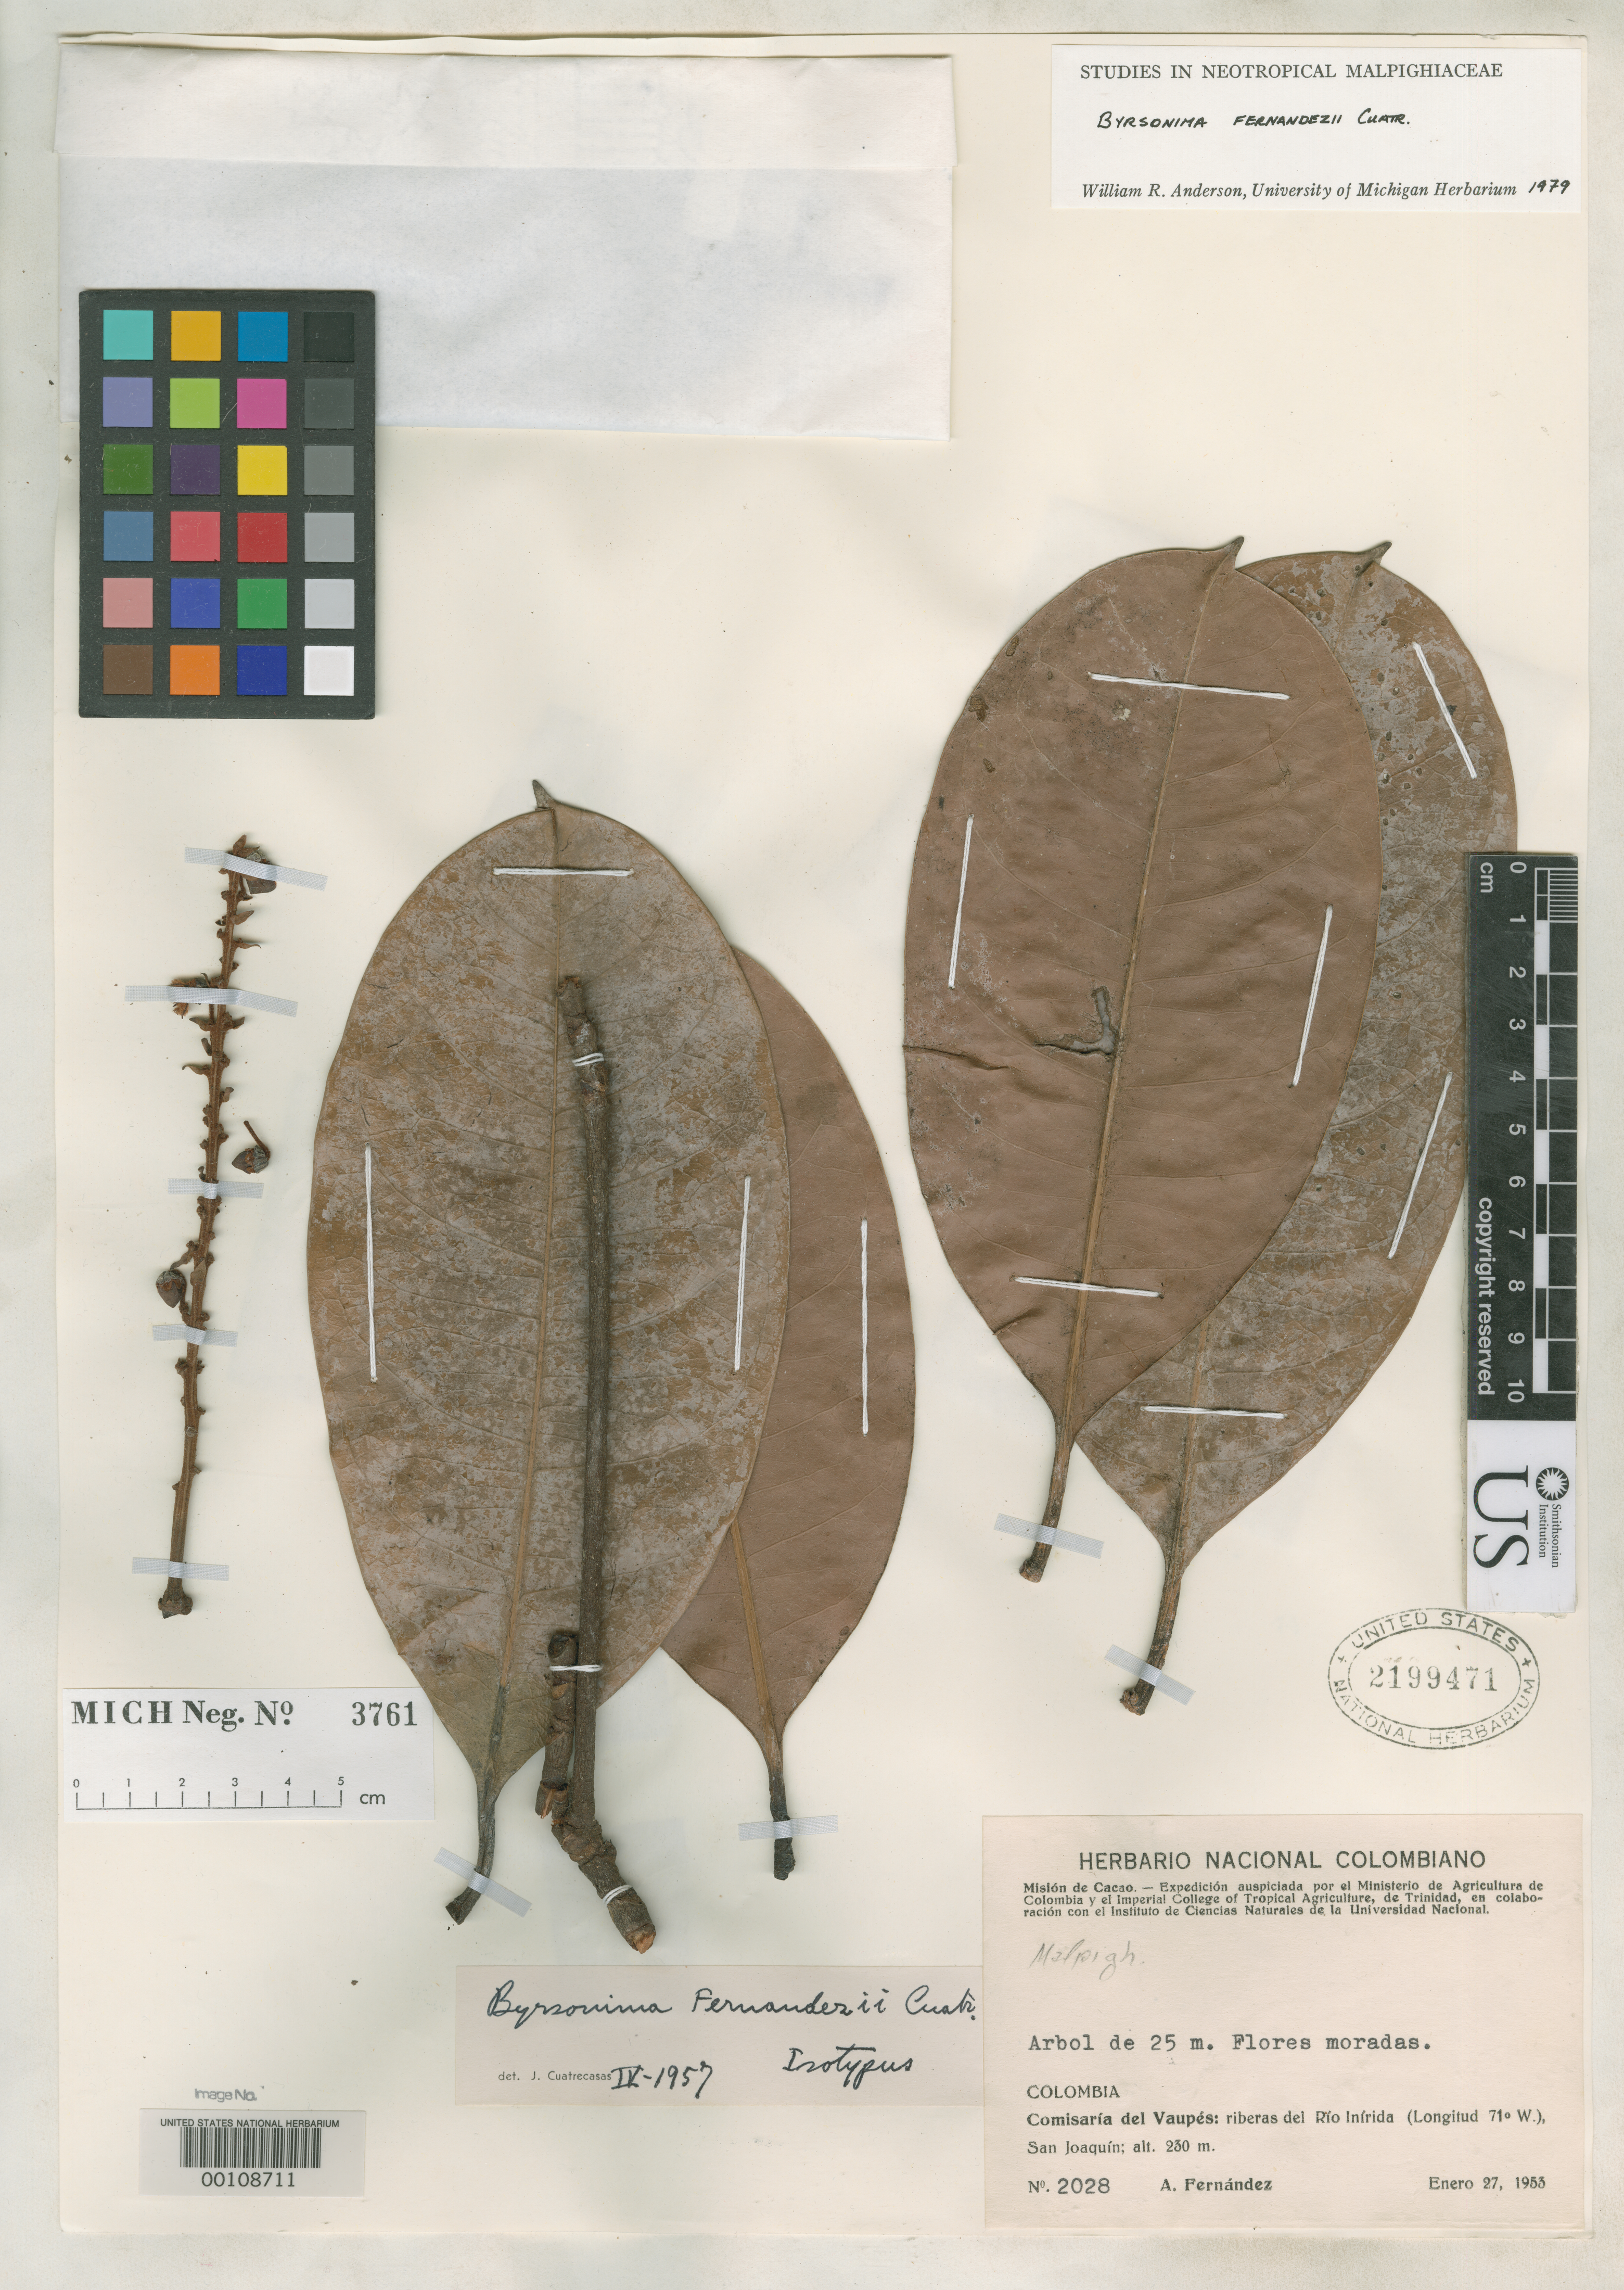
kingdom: Plantae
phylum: Tracheophyta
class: Magnoliopsida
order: Malpighiales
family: Malpighiaceae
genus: Byrsonima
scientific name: Byrsonima fernandezii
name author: Cuatrec.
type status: Isotype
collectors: A. Fernández-Pérez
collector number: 2028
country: Colombia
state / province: Vaupés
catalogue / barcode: US 2199471